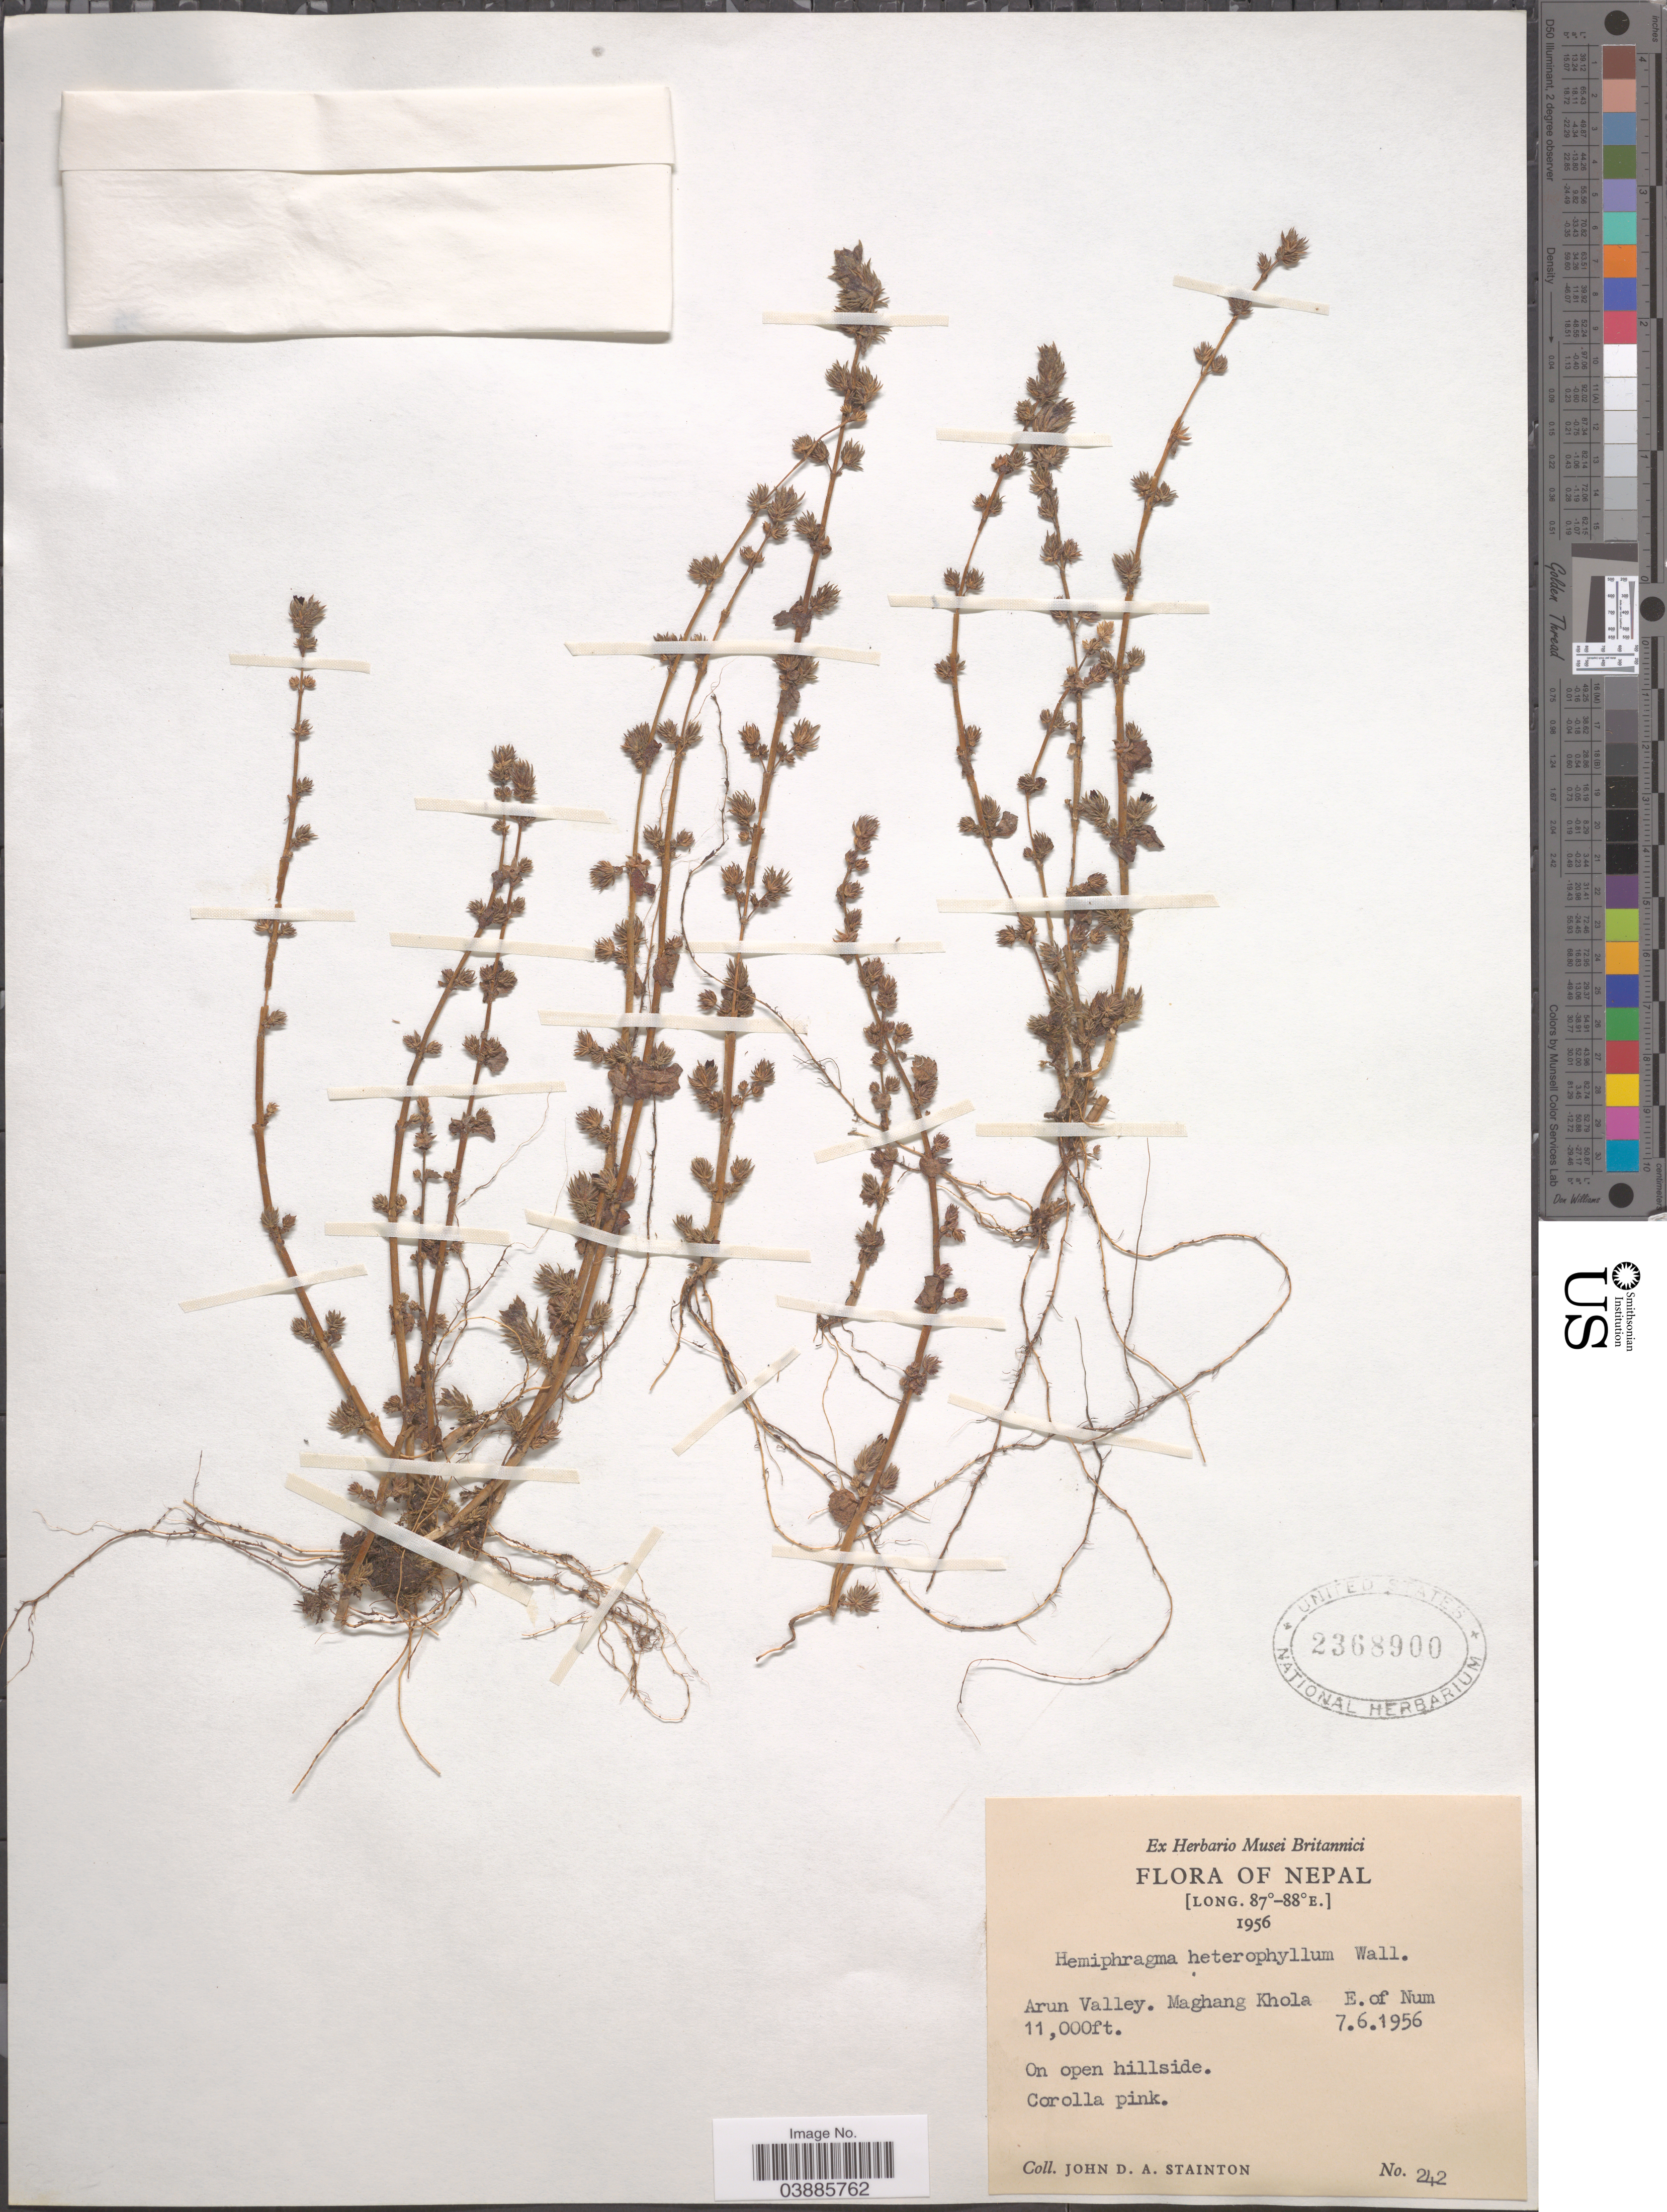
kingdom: Plantae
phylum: Tracheophyta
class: Magnoliopsida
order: Lamiales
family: Plantaginaceae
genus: Hemiphragma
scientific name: Hemiphragma heterophyllum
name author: Wall.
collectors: J. Stainton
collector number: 242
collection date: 1956-06-07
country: Nepal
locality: Arun Valley. Maghang Khola E. of Num.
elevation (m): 3353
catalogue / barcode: US 2368900